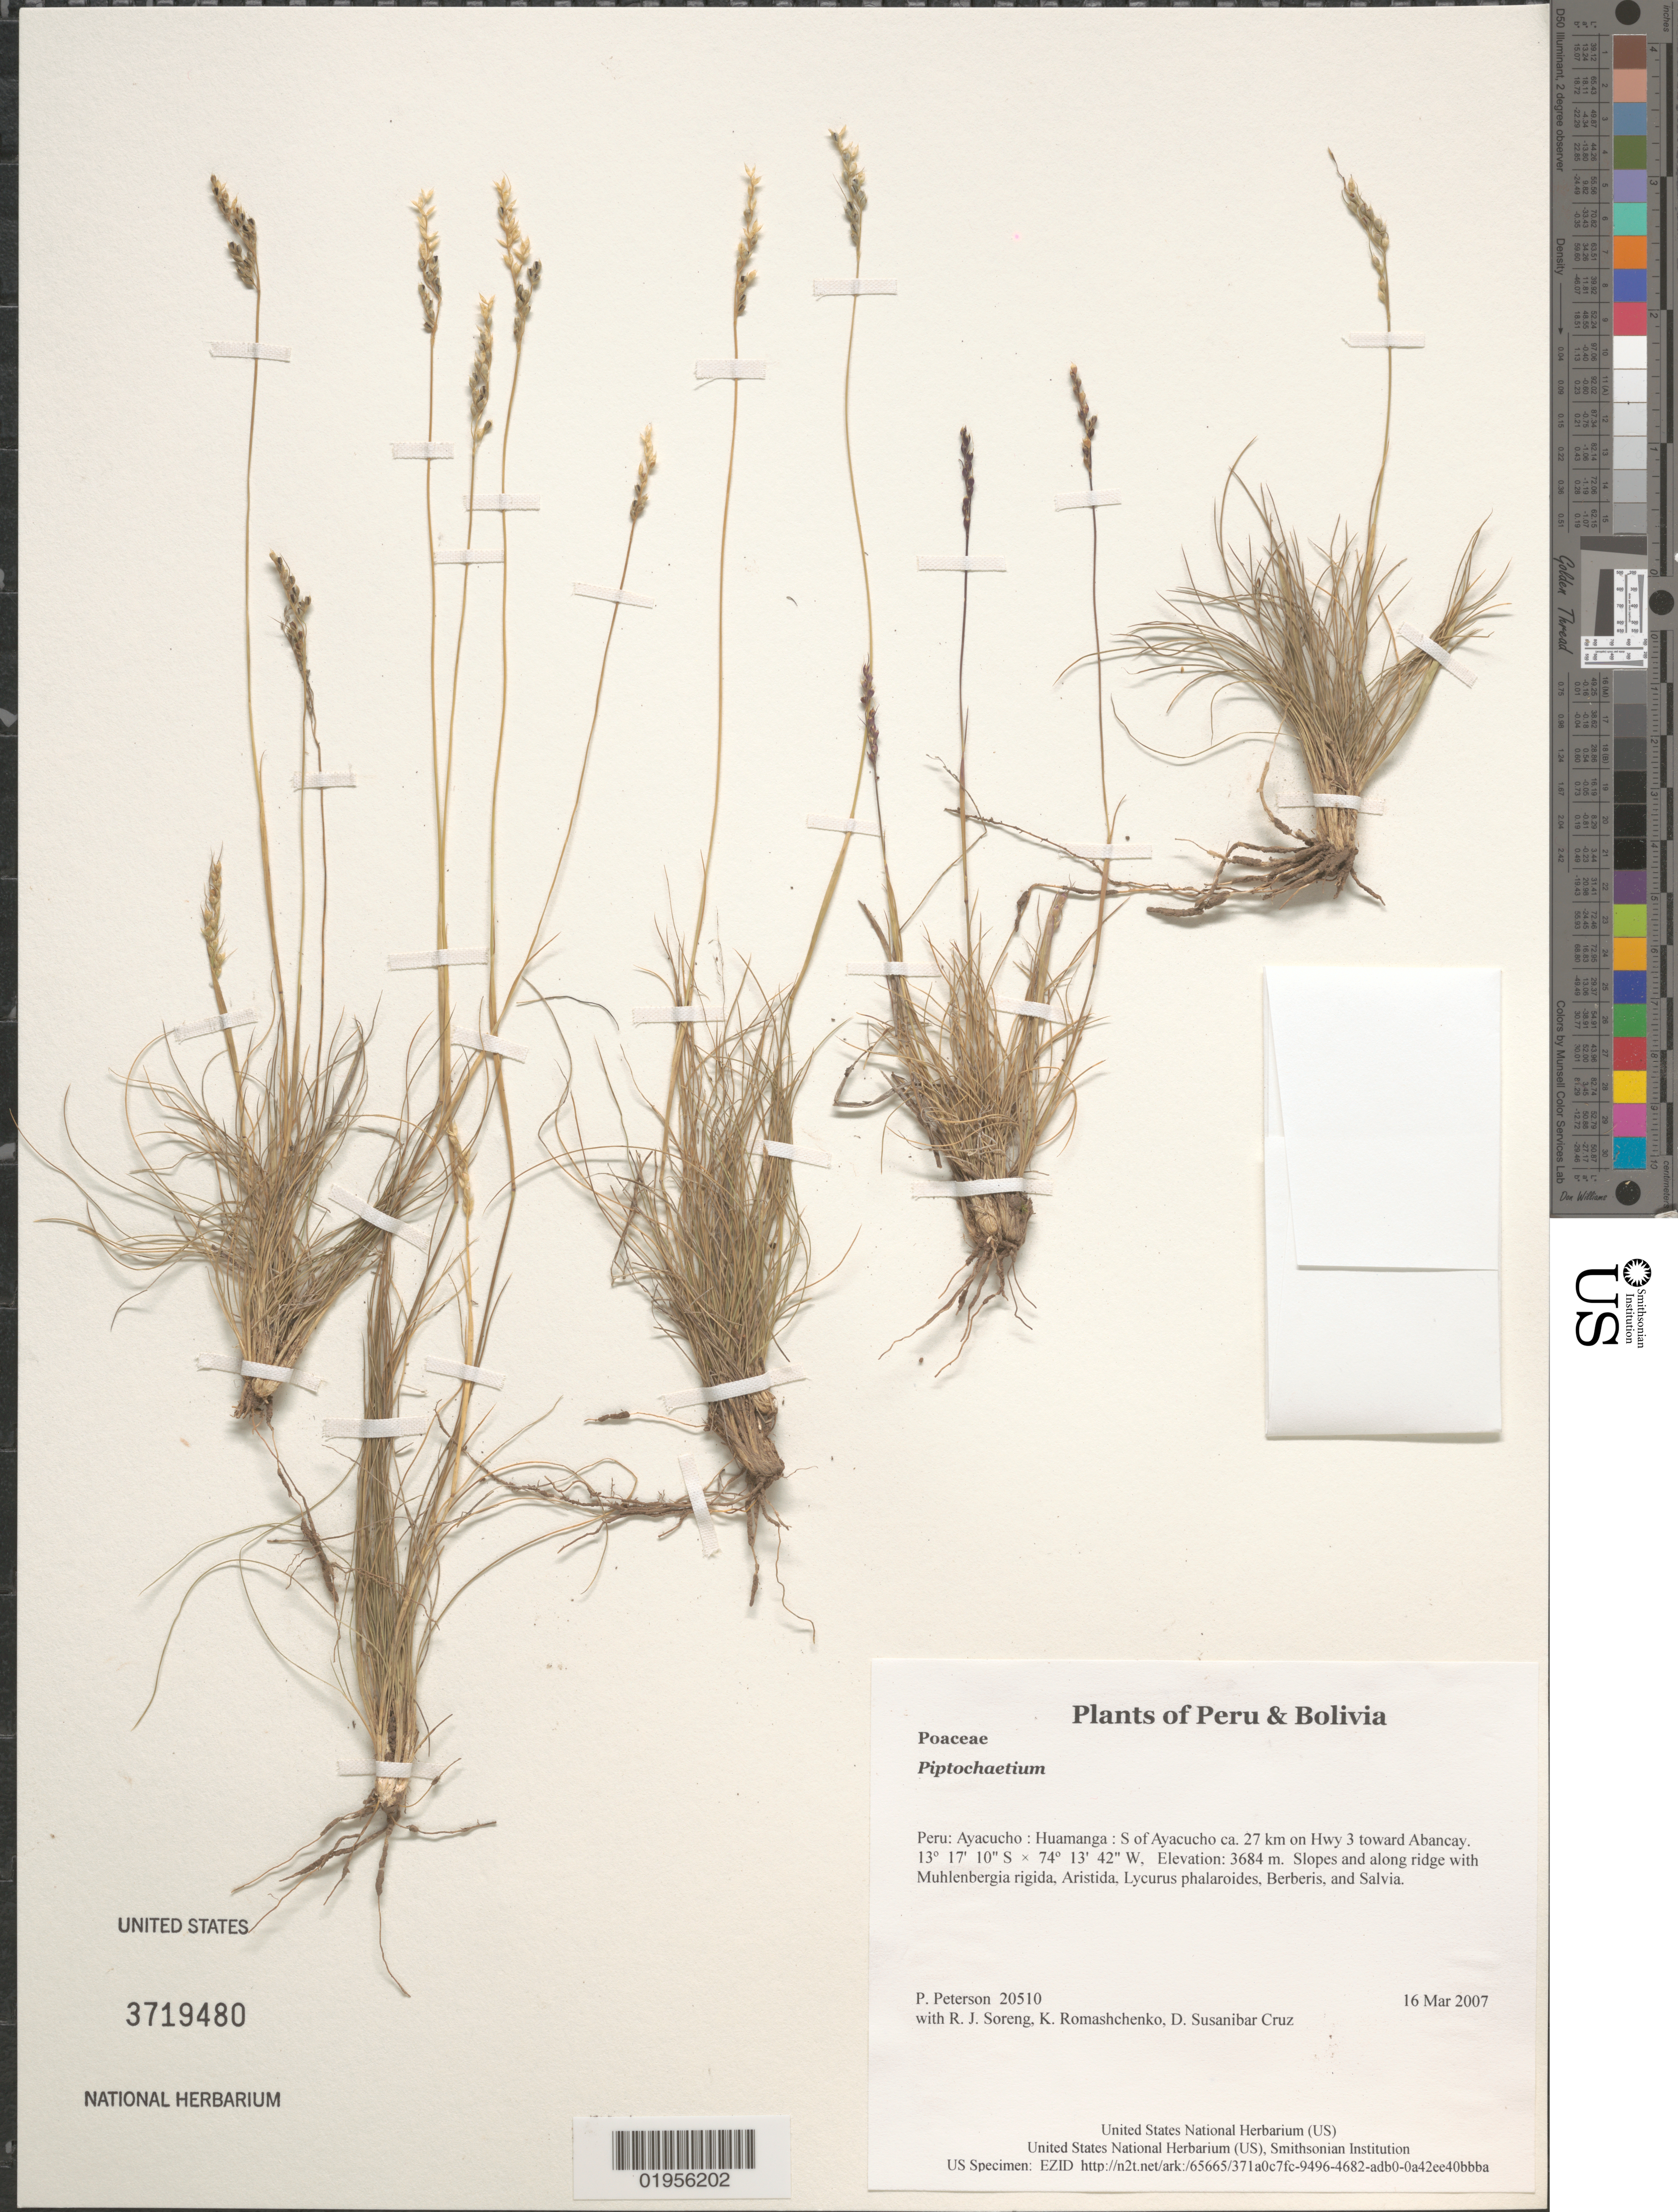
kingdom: Plantae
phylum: Tracheophyta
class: Liliopsida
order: Poales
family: Poaceae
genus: Piptochaetium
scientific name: Piptochaetium sp.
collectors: P. M. Peterson, R. J. Soreng, K. Romashchenko & D. Susanibar Cruz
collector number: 20510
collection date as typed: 16 Mar 2007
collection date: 2007-03-16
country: Peru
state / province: Ayacucho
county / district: Huamanga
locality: S of Ayacucho ca. 27 km on Hwy 3 toward Abancay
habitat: Slopes and along ridge with Muhlenbergia rigida, Aristida, Lycurus phalaroides, Berberis, and Salvia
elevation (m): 3684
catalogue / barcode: US 3719480